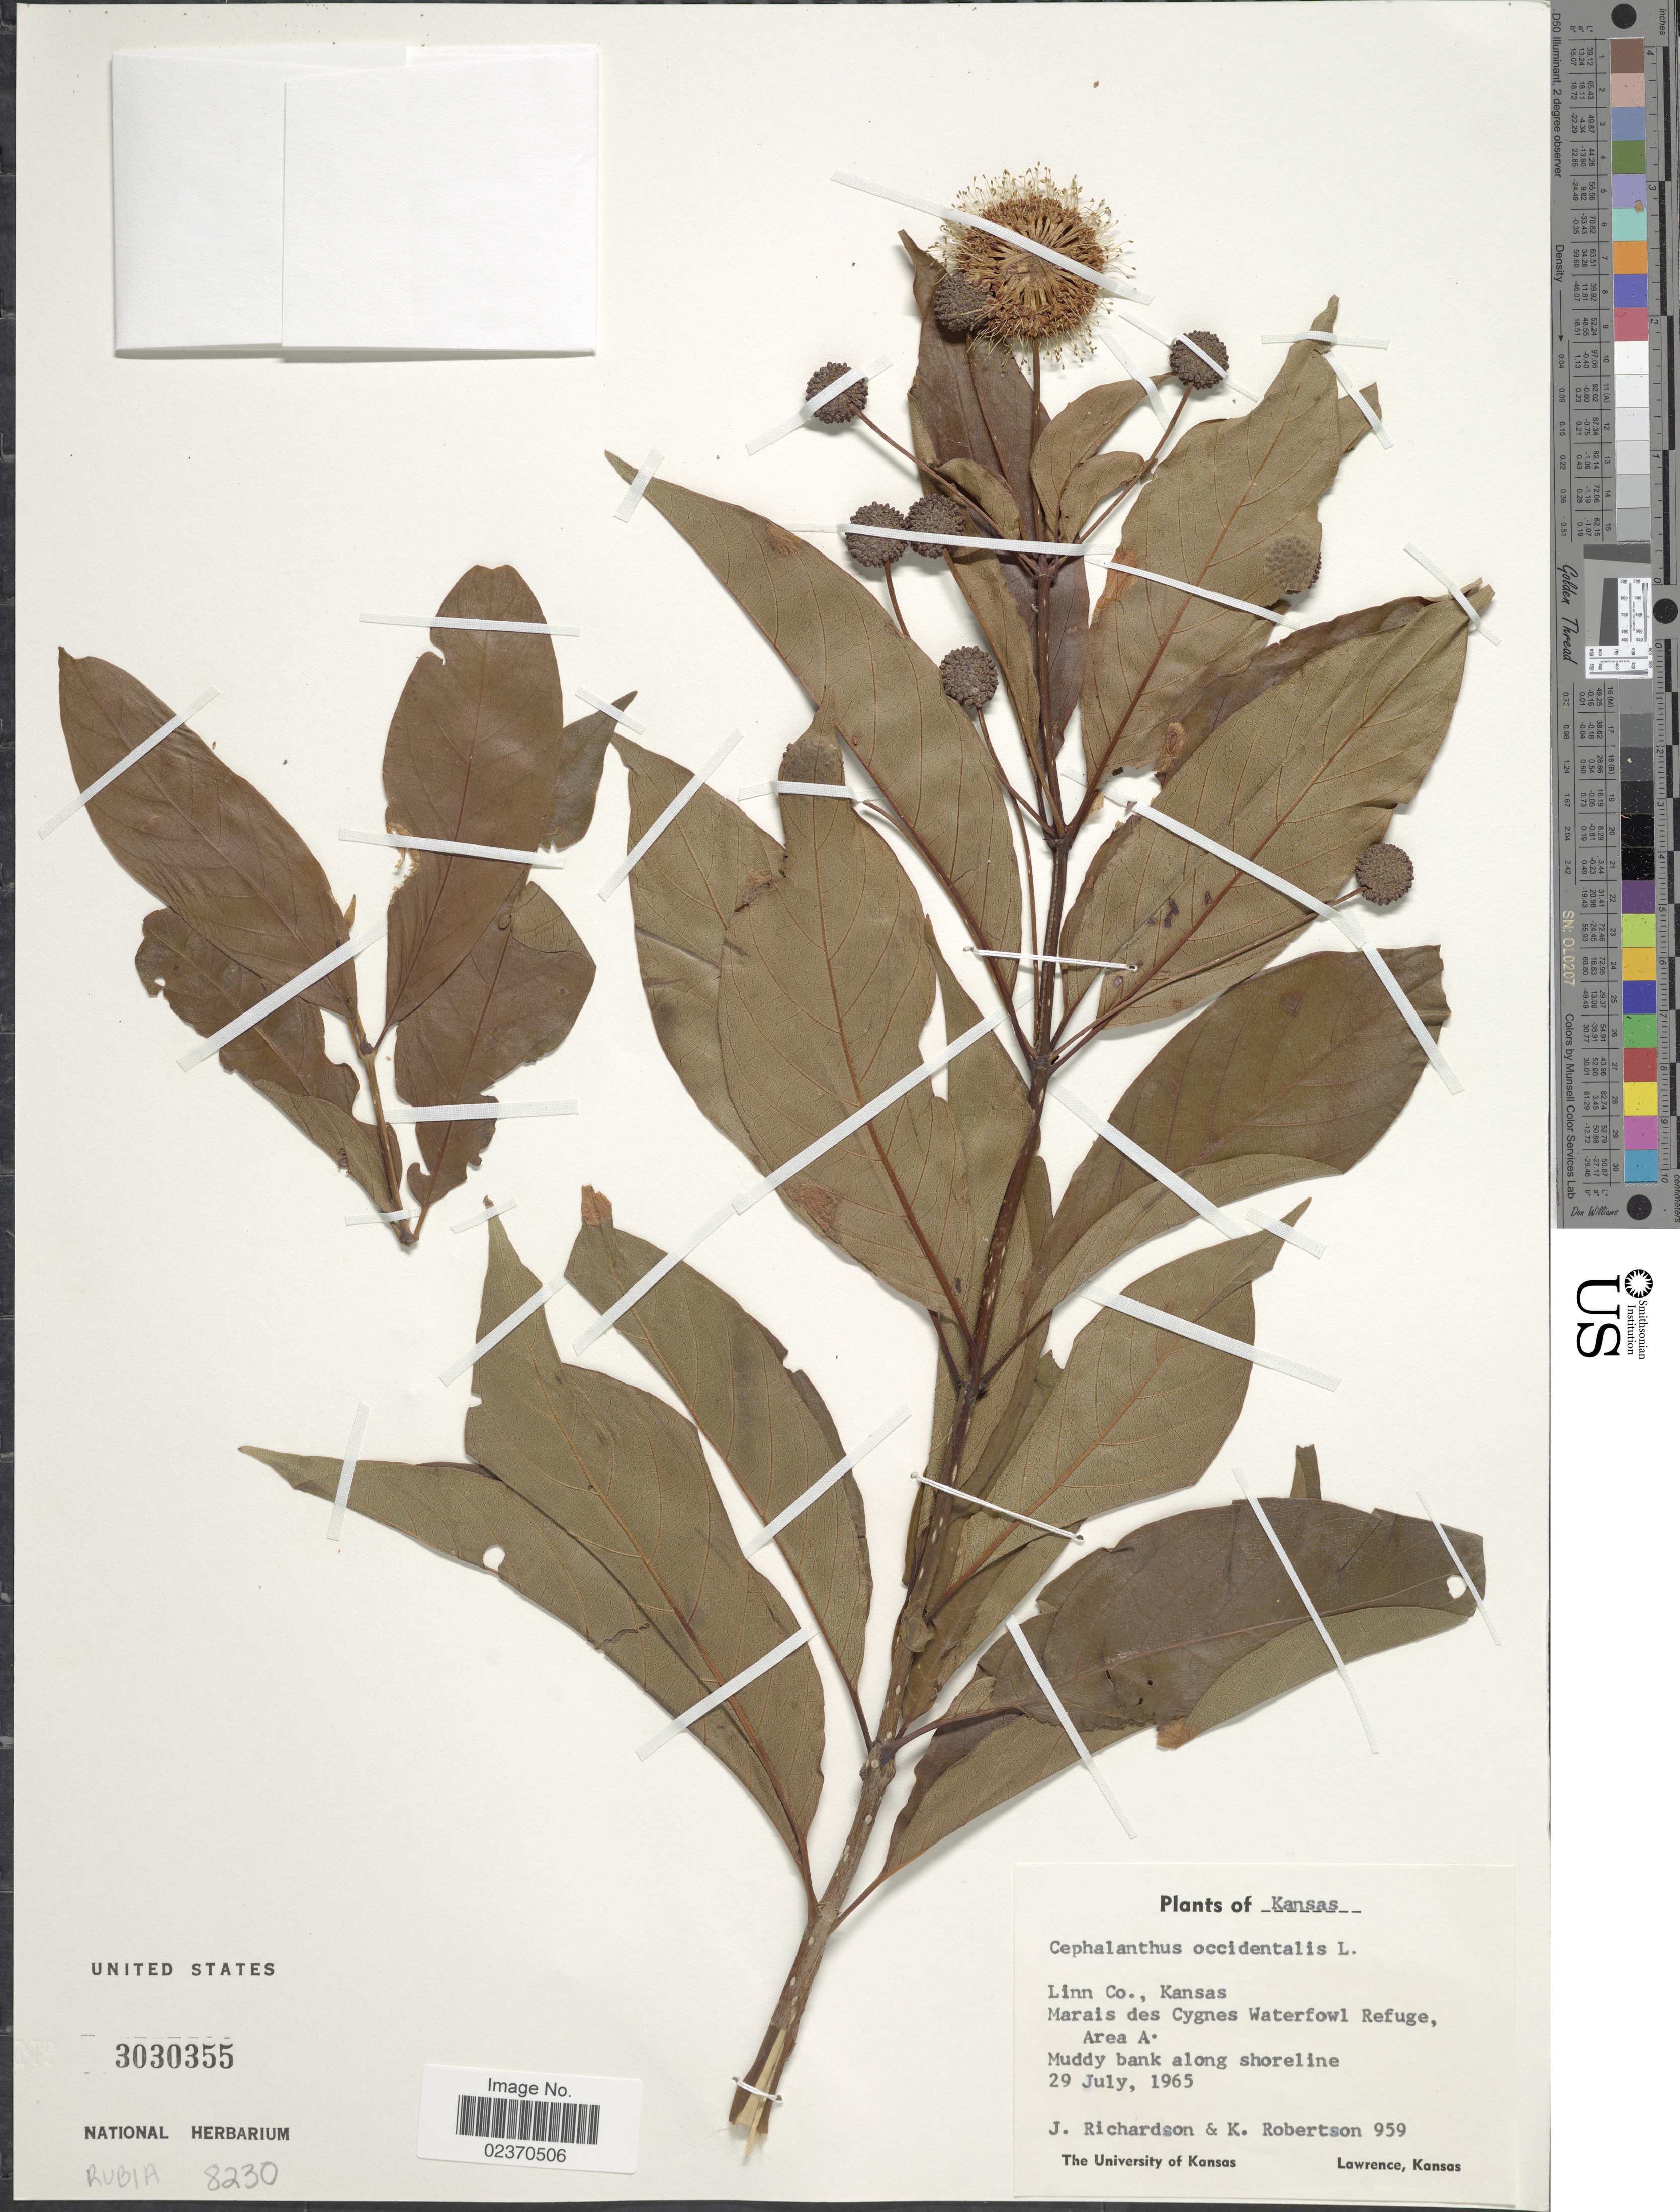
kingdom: Plantae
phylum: Tracheophyta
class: Magnoliopsida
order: Gentianales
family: Rubiaceae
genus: Cephalanthus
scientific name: Cephalanthus occidentalis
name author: L.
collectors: J. Richardson & K. Robertson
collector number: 959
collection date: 1965-07-29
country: United States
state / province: Kansas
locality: Linn Co., Marais des Cygnes Waterfowl Refuge, Area A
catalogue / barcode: US 3030355